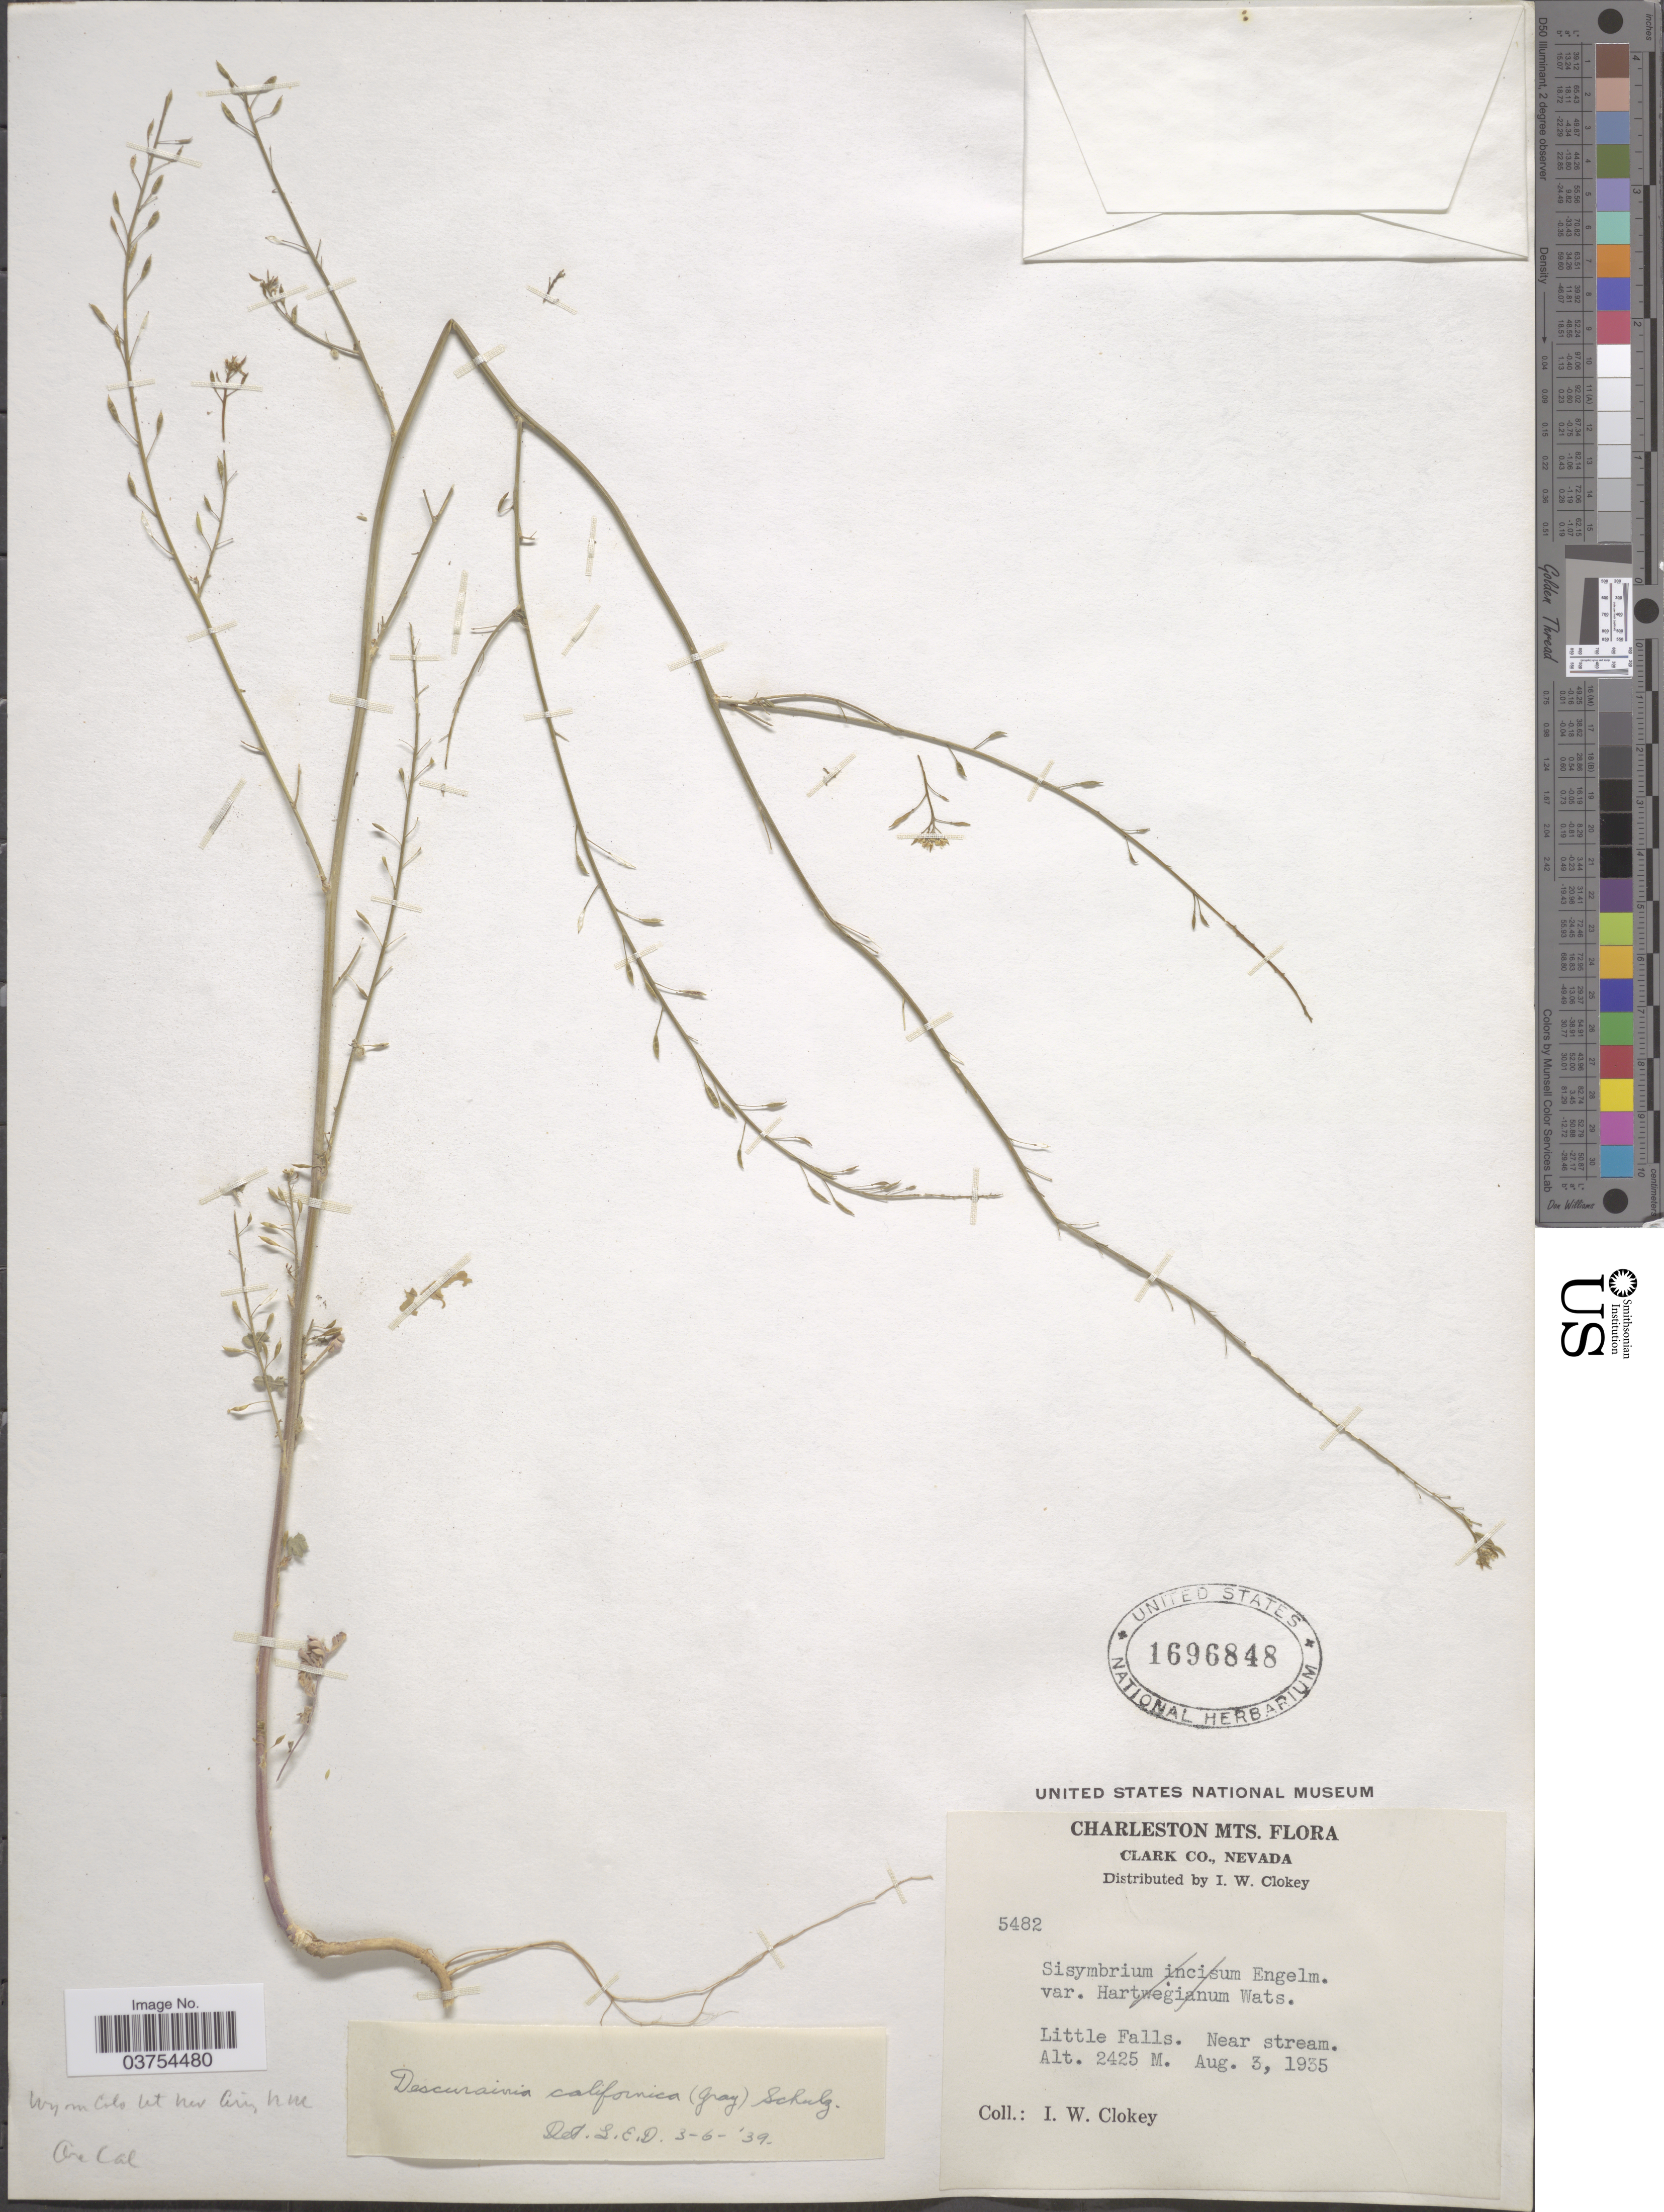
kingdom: Plantae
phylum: Tracheophyta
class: Magnoliopsida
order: Brassicales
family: Brassicaceae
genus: Descurainia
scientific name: Descurainia californica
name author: (A. Gray) O.E. Schulz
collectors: I. W. Clokey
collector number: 5482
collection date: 1935-08-03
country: United States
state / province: Nevada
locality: Charleston Mts. Clark Co. Little Falls. Near stream.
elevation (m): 2425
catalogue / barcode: US 1696848